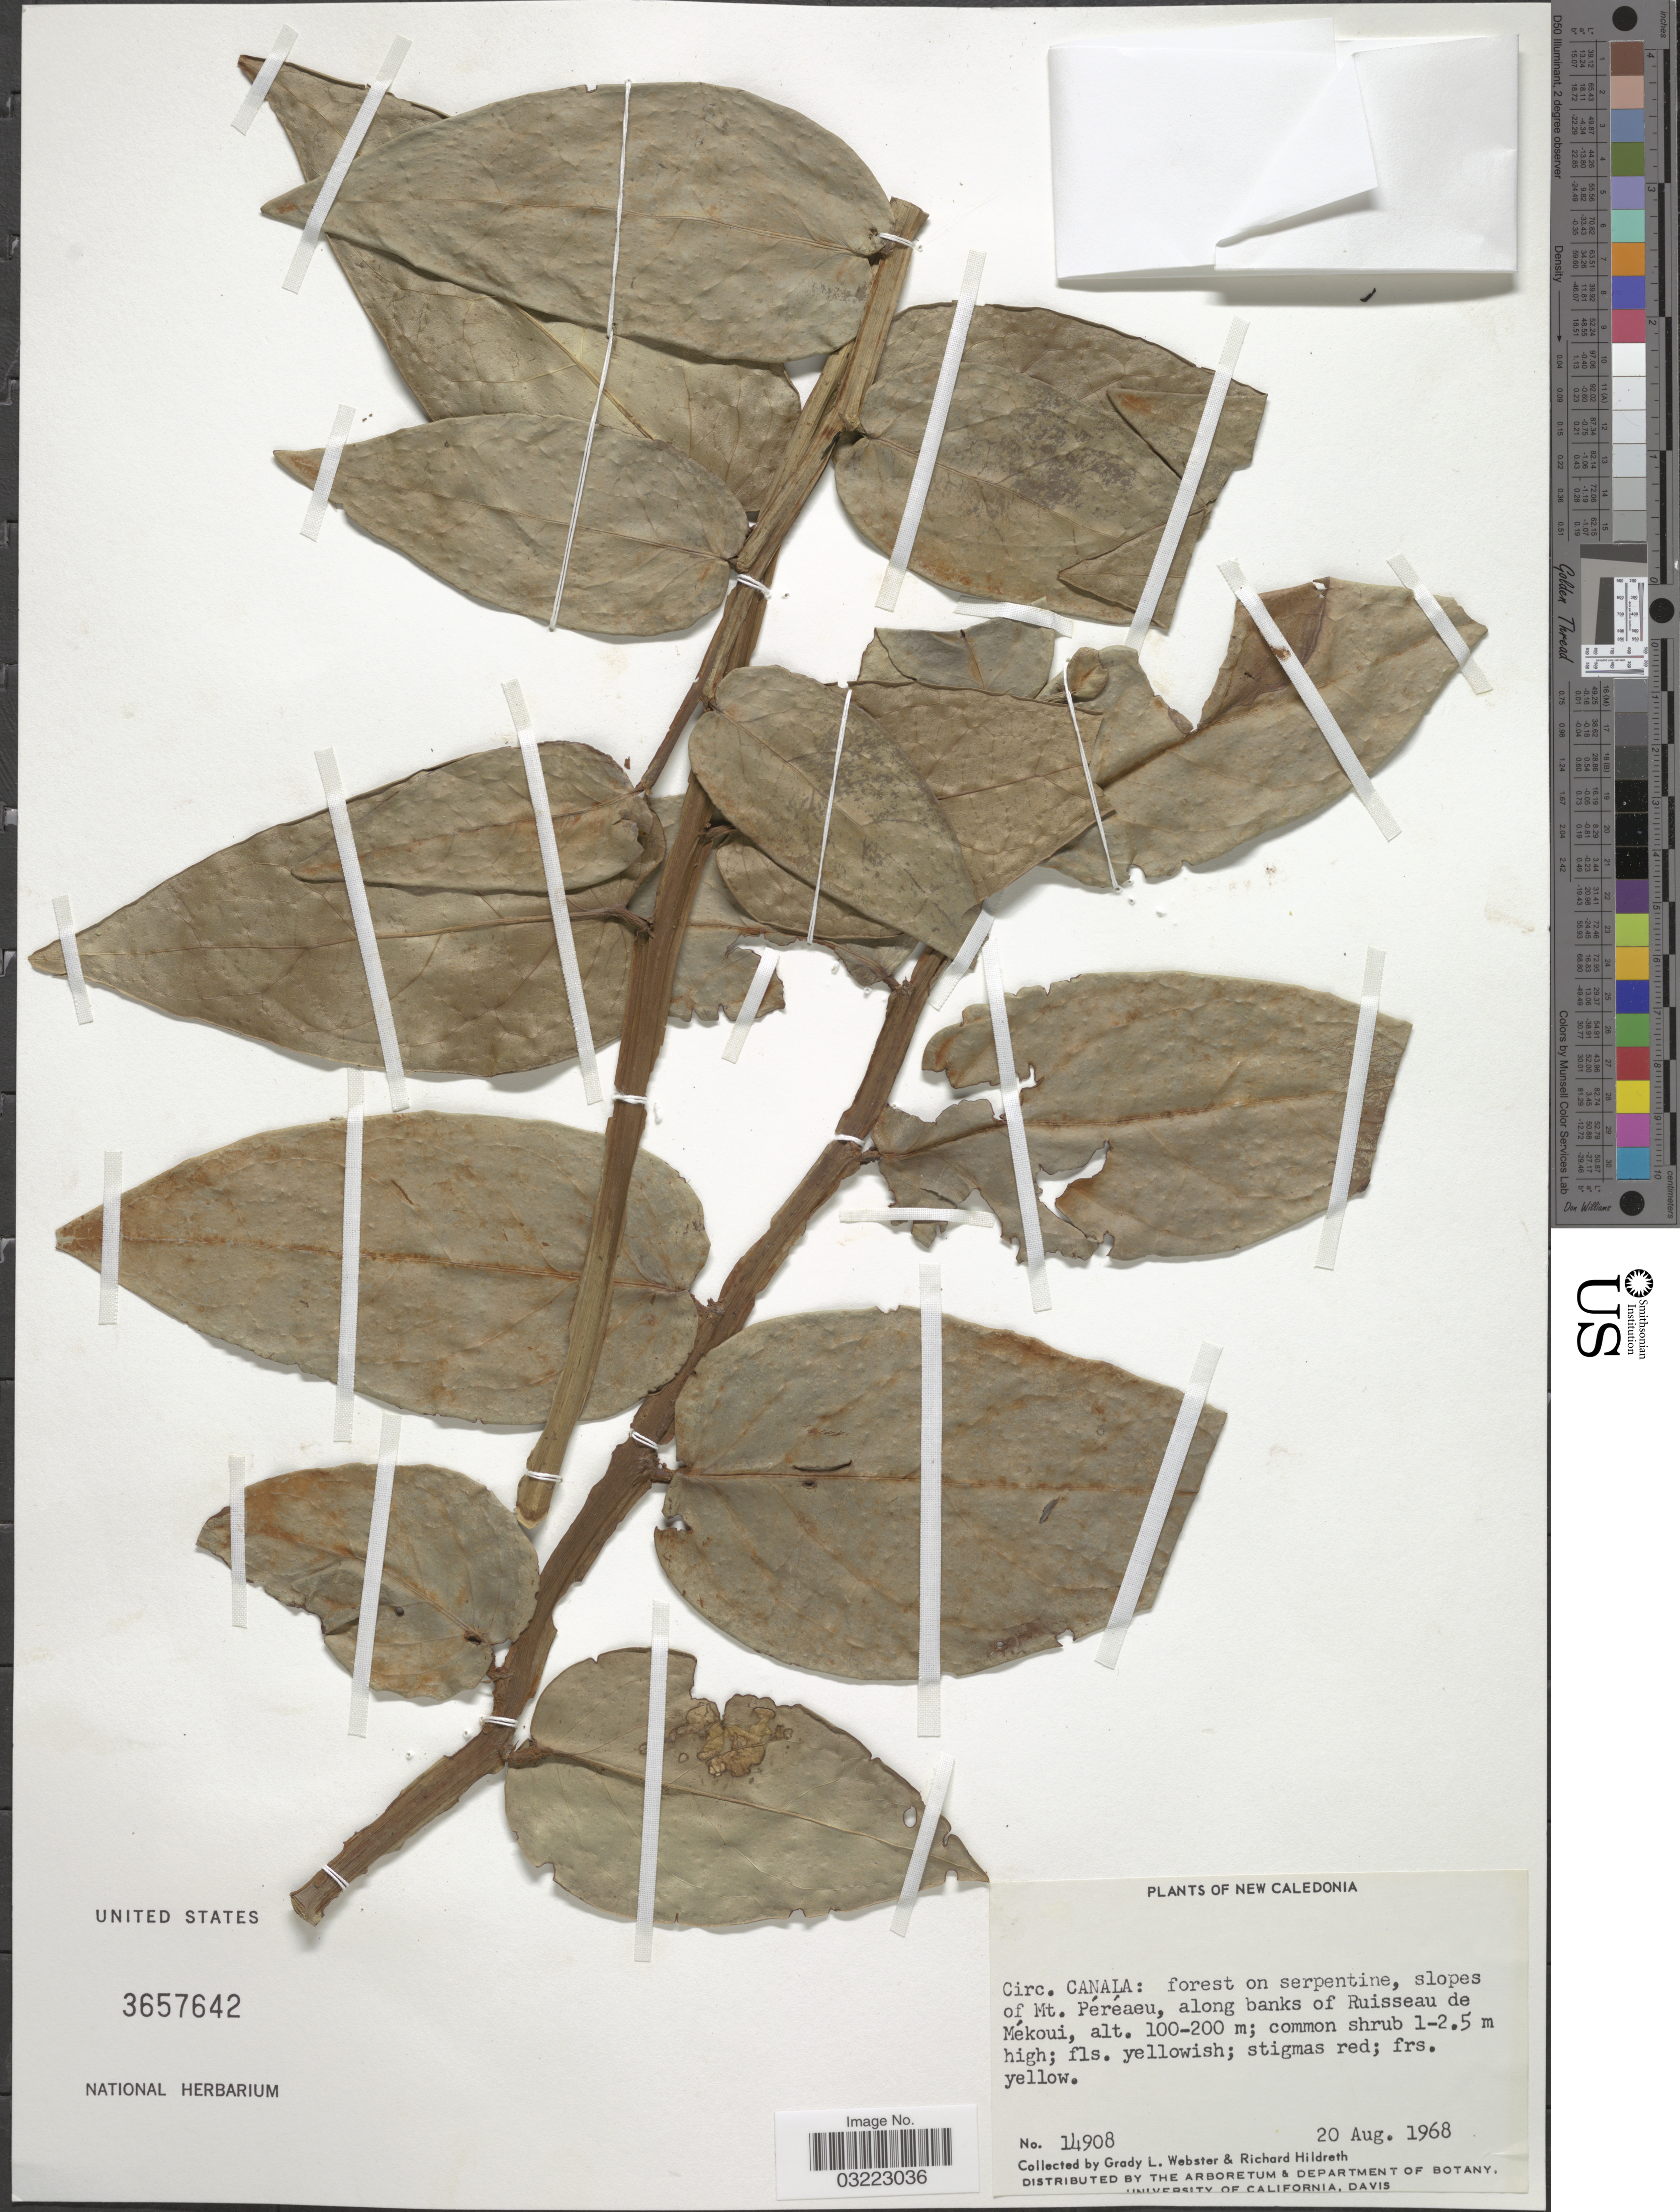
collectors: G. L. Webster & R. Hildreth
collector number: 14908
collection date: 1968-08-20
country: New Caledonia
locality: Circ. Canala: forest on serpentine, slopes of Mt. Péréaeu, along banks of Ruisseau de Mékoui.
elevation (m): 100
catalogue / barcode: US 3657642